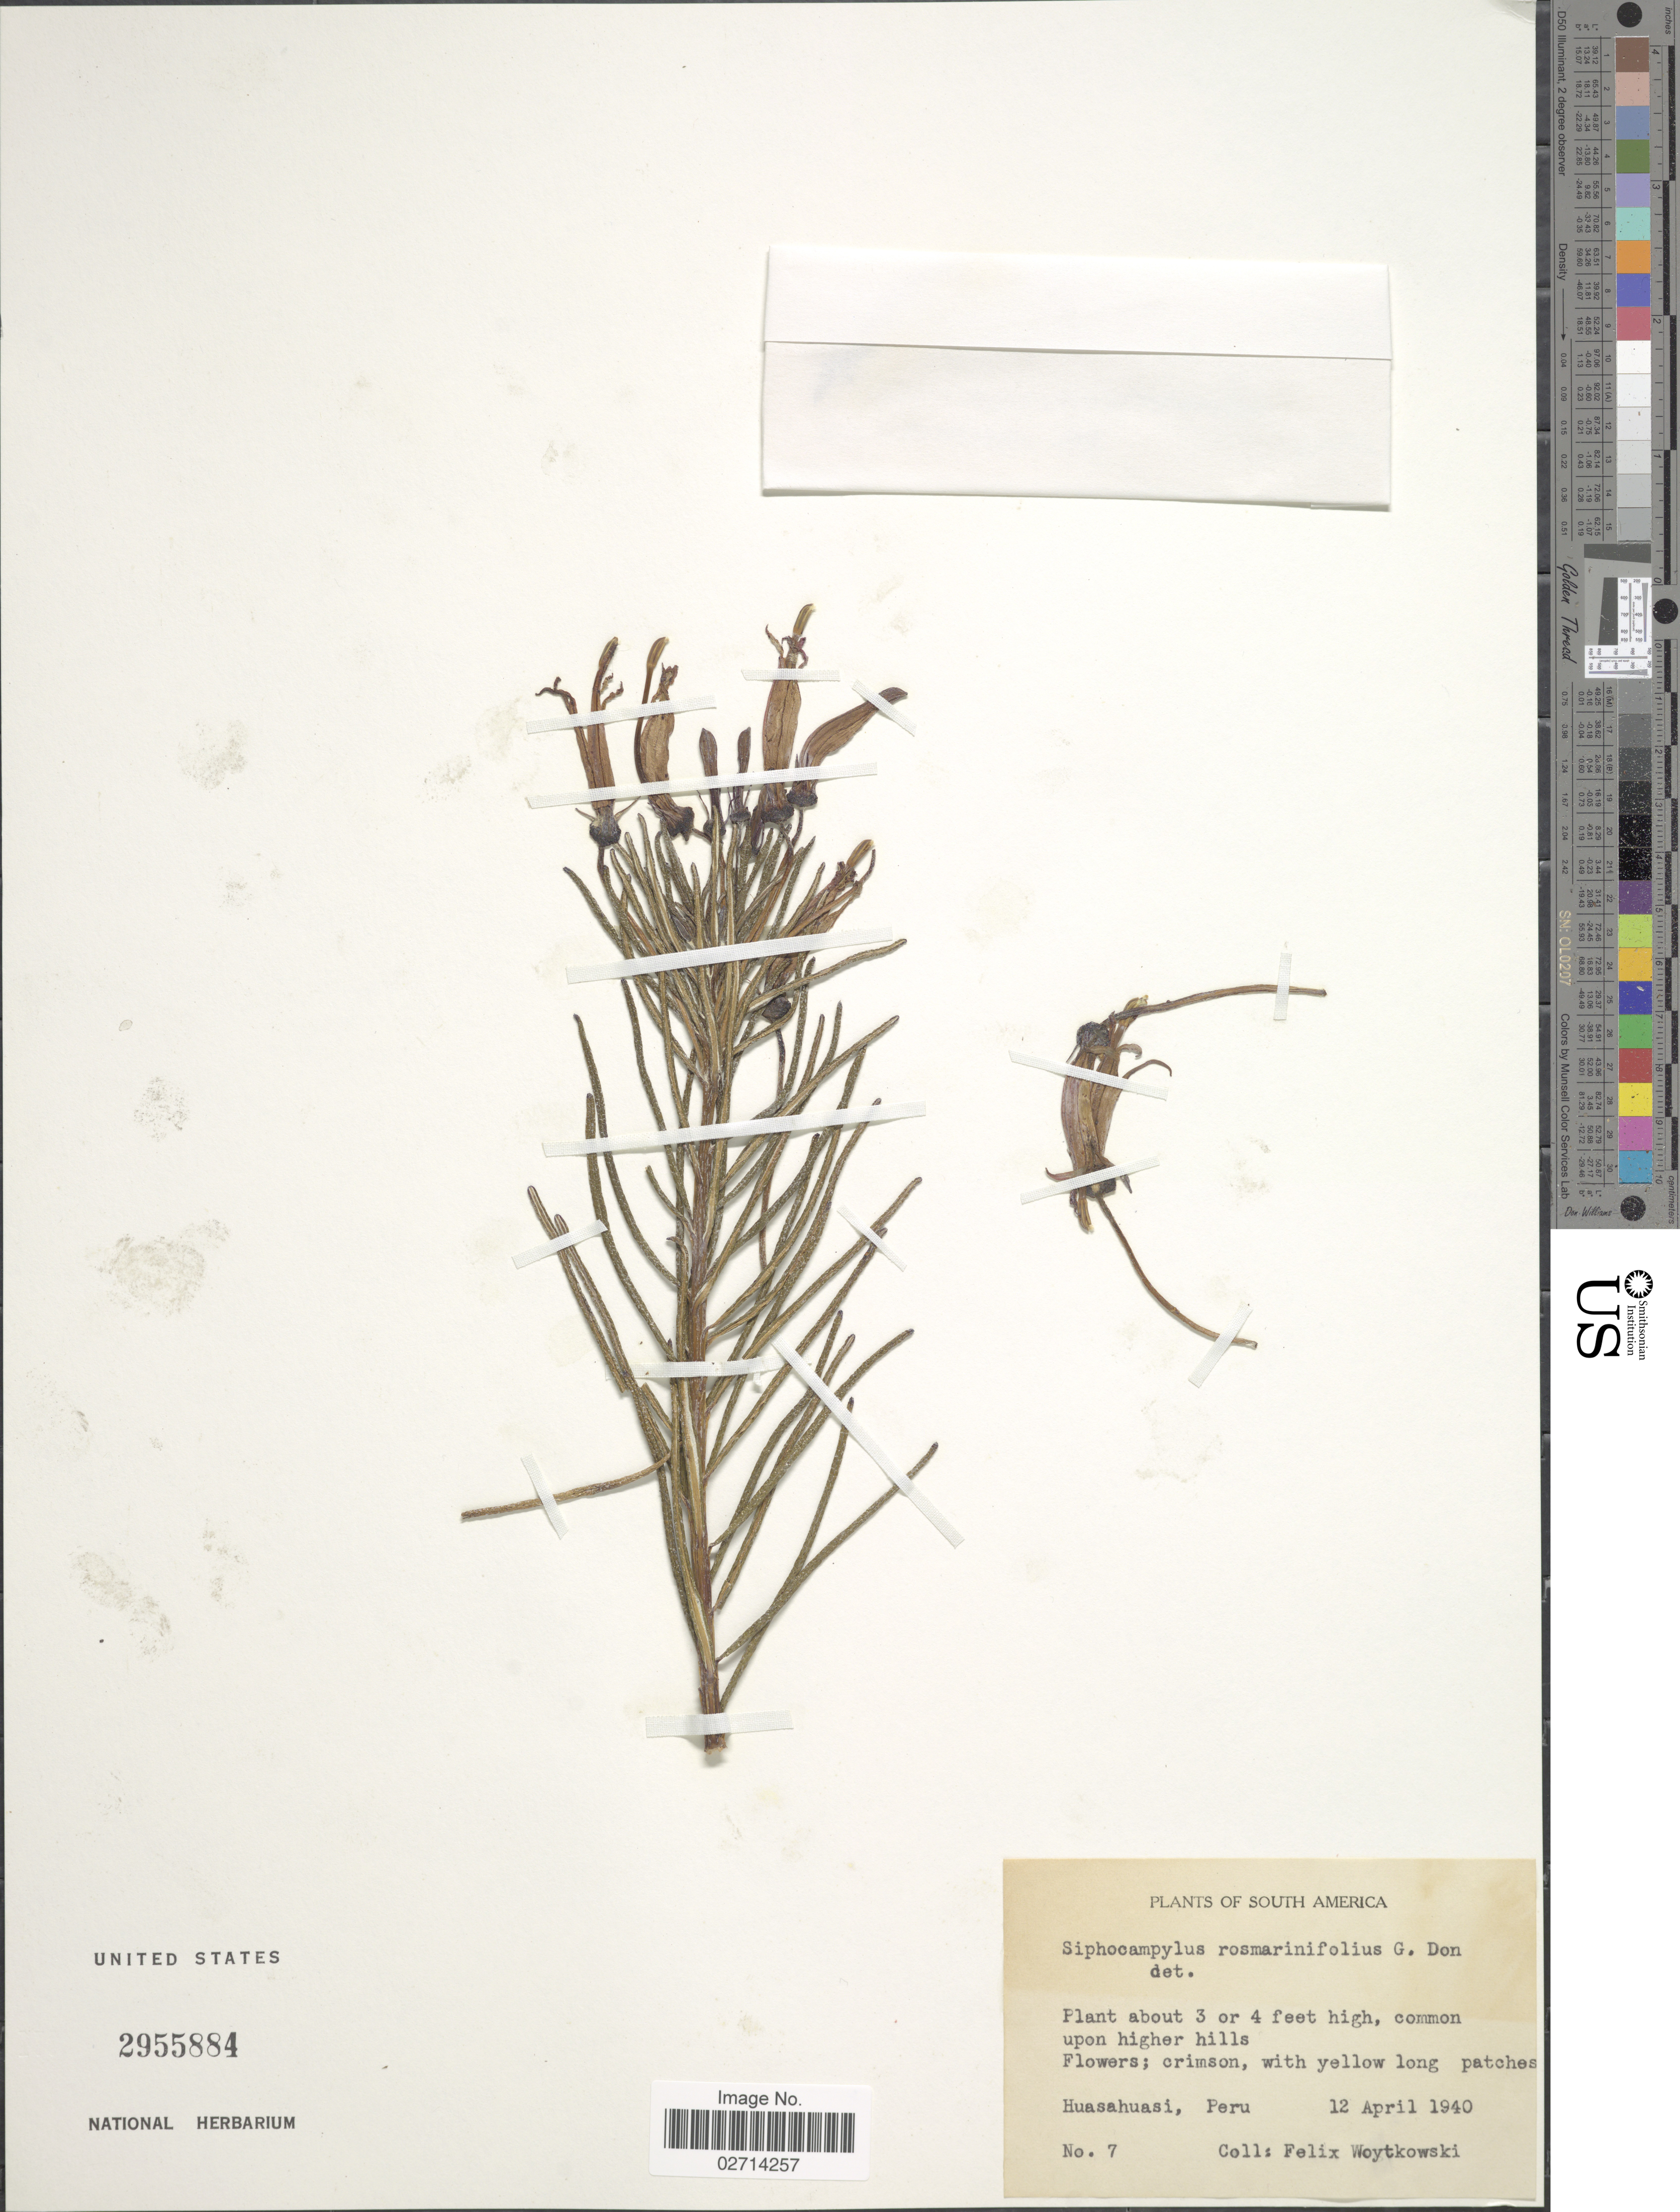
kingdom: Plantae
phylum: Tracheophyta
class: Magnoliopsida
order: Asterales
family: Campanulaceae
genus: Siphocampylus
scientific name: Siphocampylus rosmarinifolius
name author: G. Don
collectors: F. Woytkowski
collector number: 7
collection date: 1940-04-12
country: Peru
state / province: Junín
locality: Huasahuasi, common upon higher hills.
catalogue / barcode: US 2955884